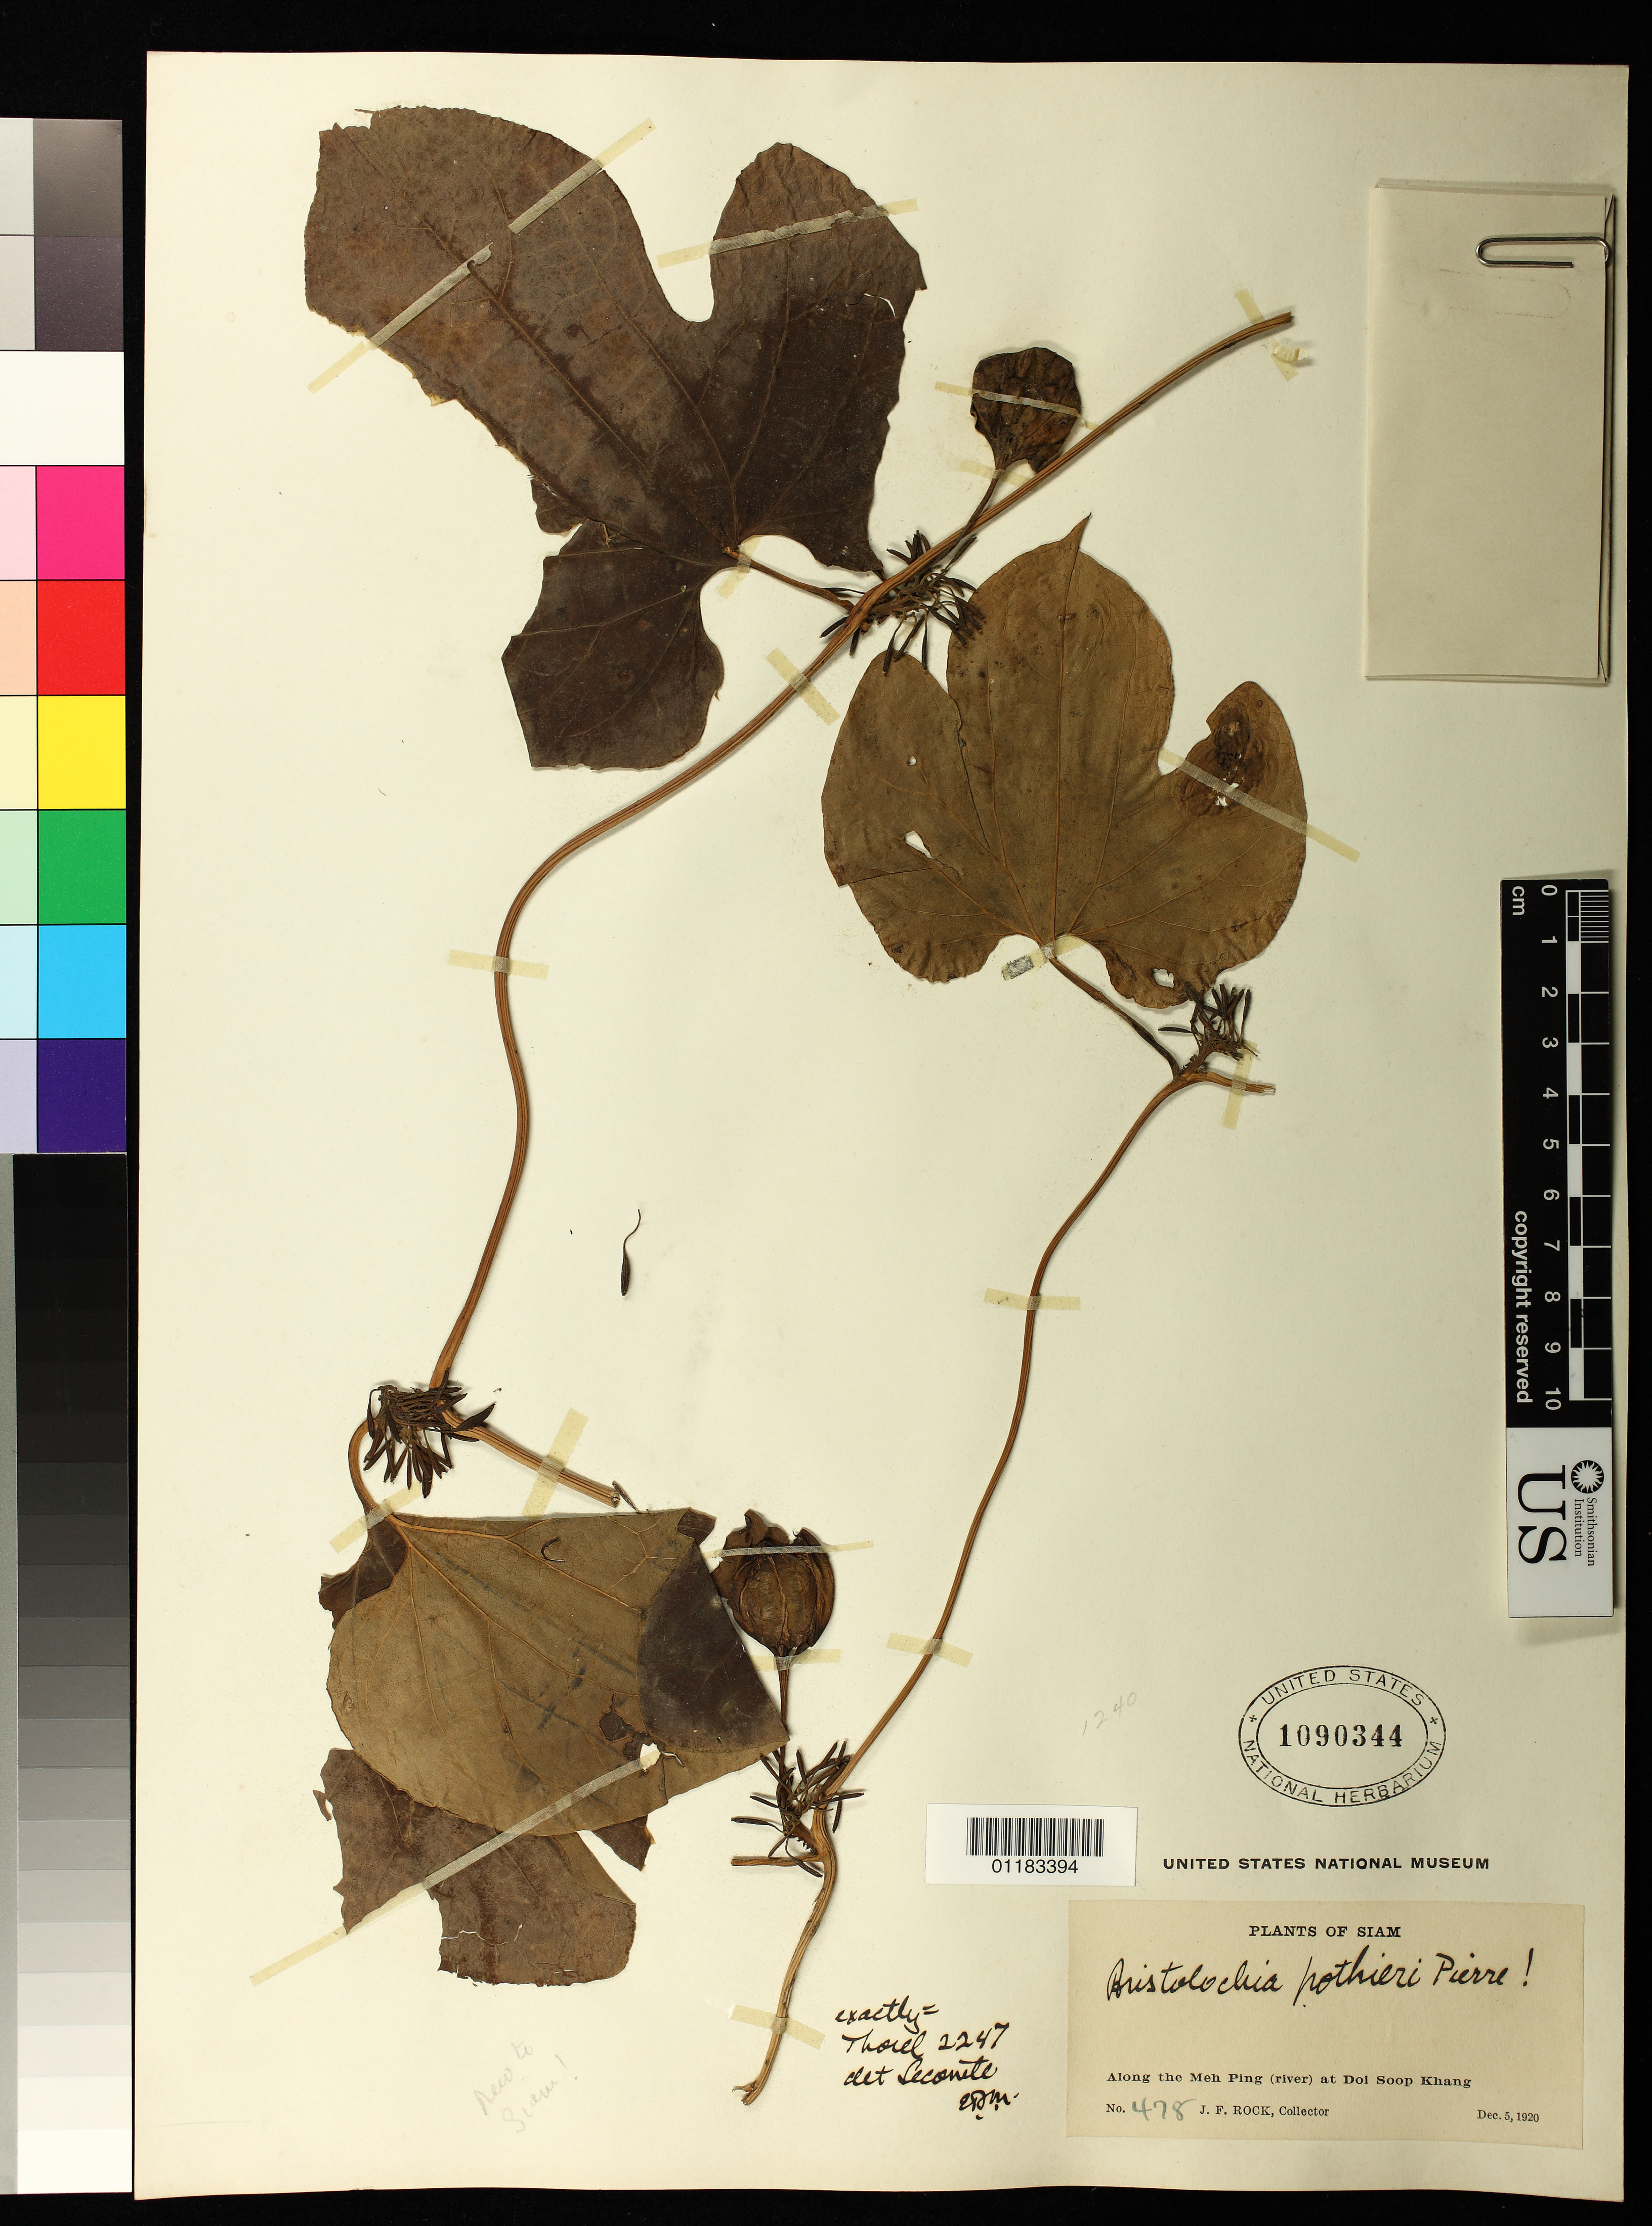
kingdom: Plantae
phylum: Tracheophyta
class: Magnoliopsida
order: Piperales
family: Aristolochiaceae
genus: Aristolochia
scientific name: Aristolochia pothieri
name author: Pierre ex Lecomte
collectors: J. F. Rock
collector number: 478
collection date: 1920-12-05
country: Thailand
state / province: Nakhon Sawan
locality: Along the Meh Ping [Mae Nam Ping](river) at Doi Soop Khang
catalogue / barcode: US 1090344